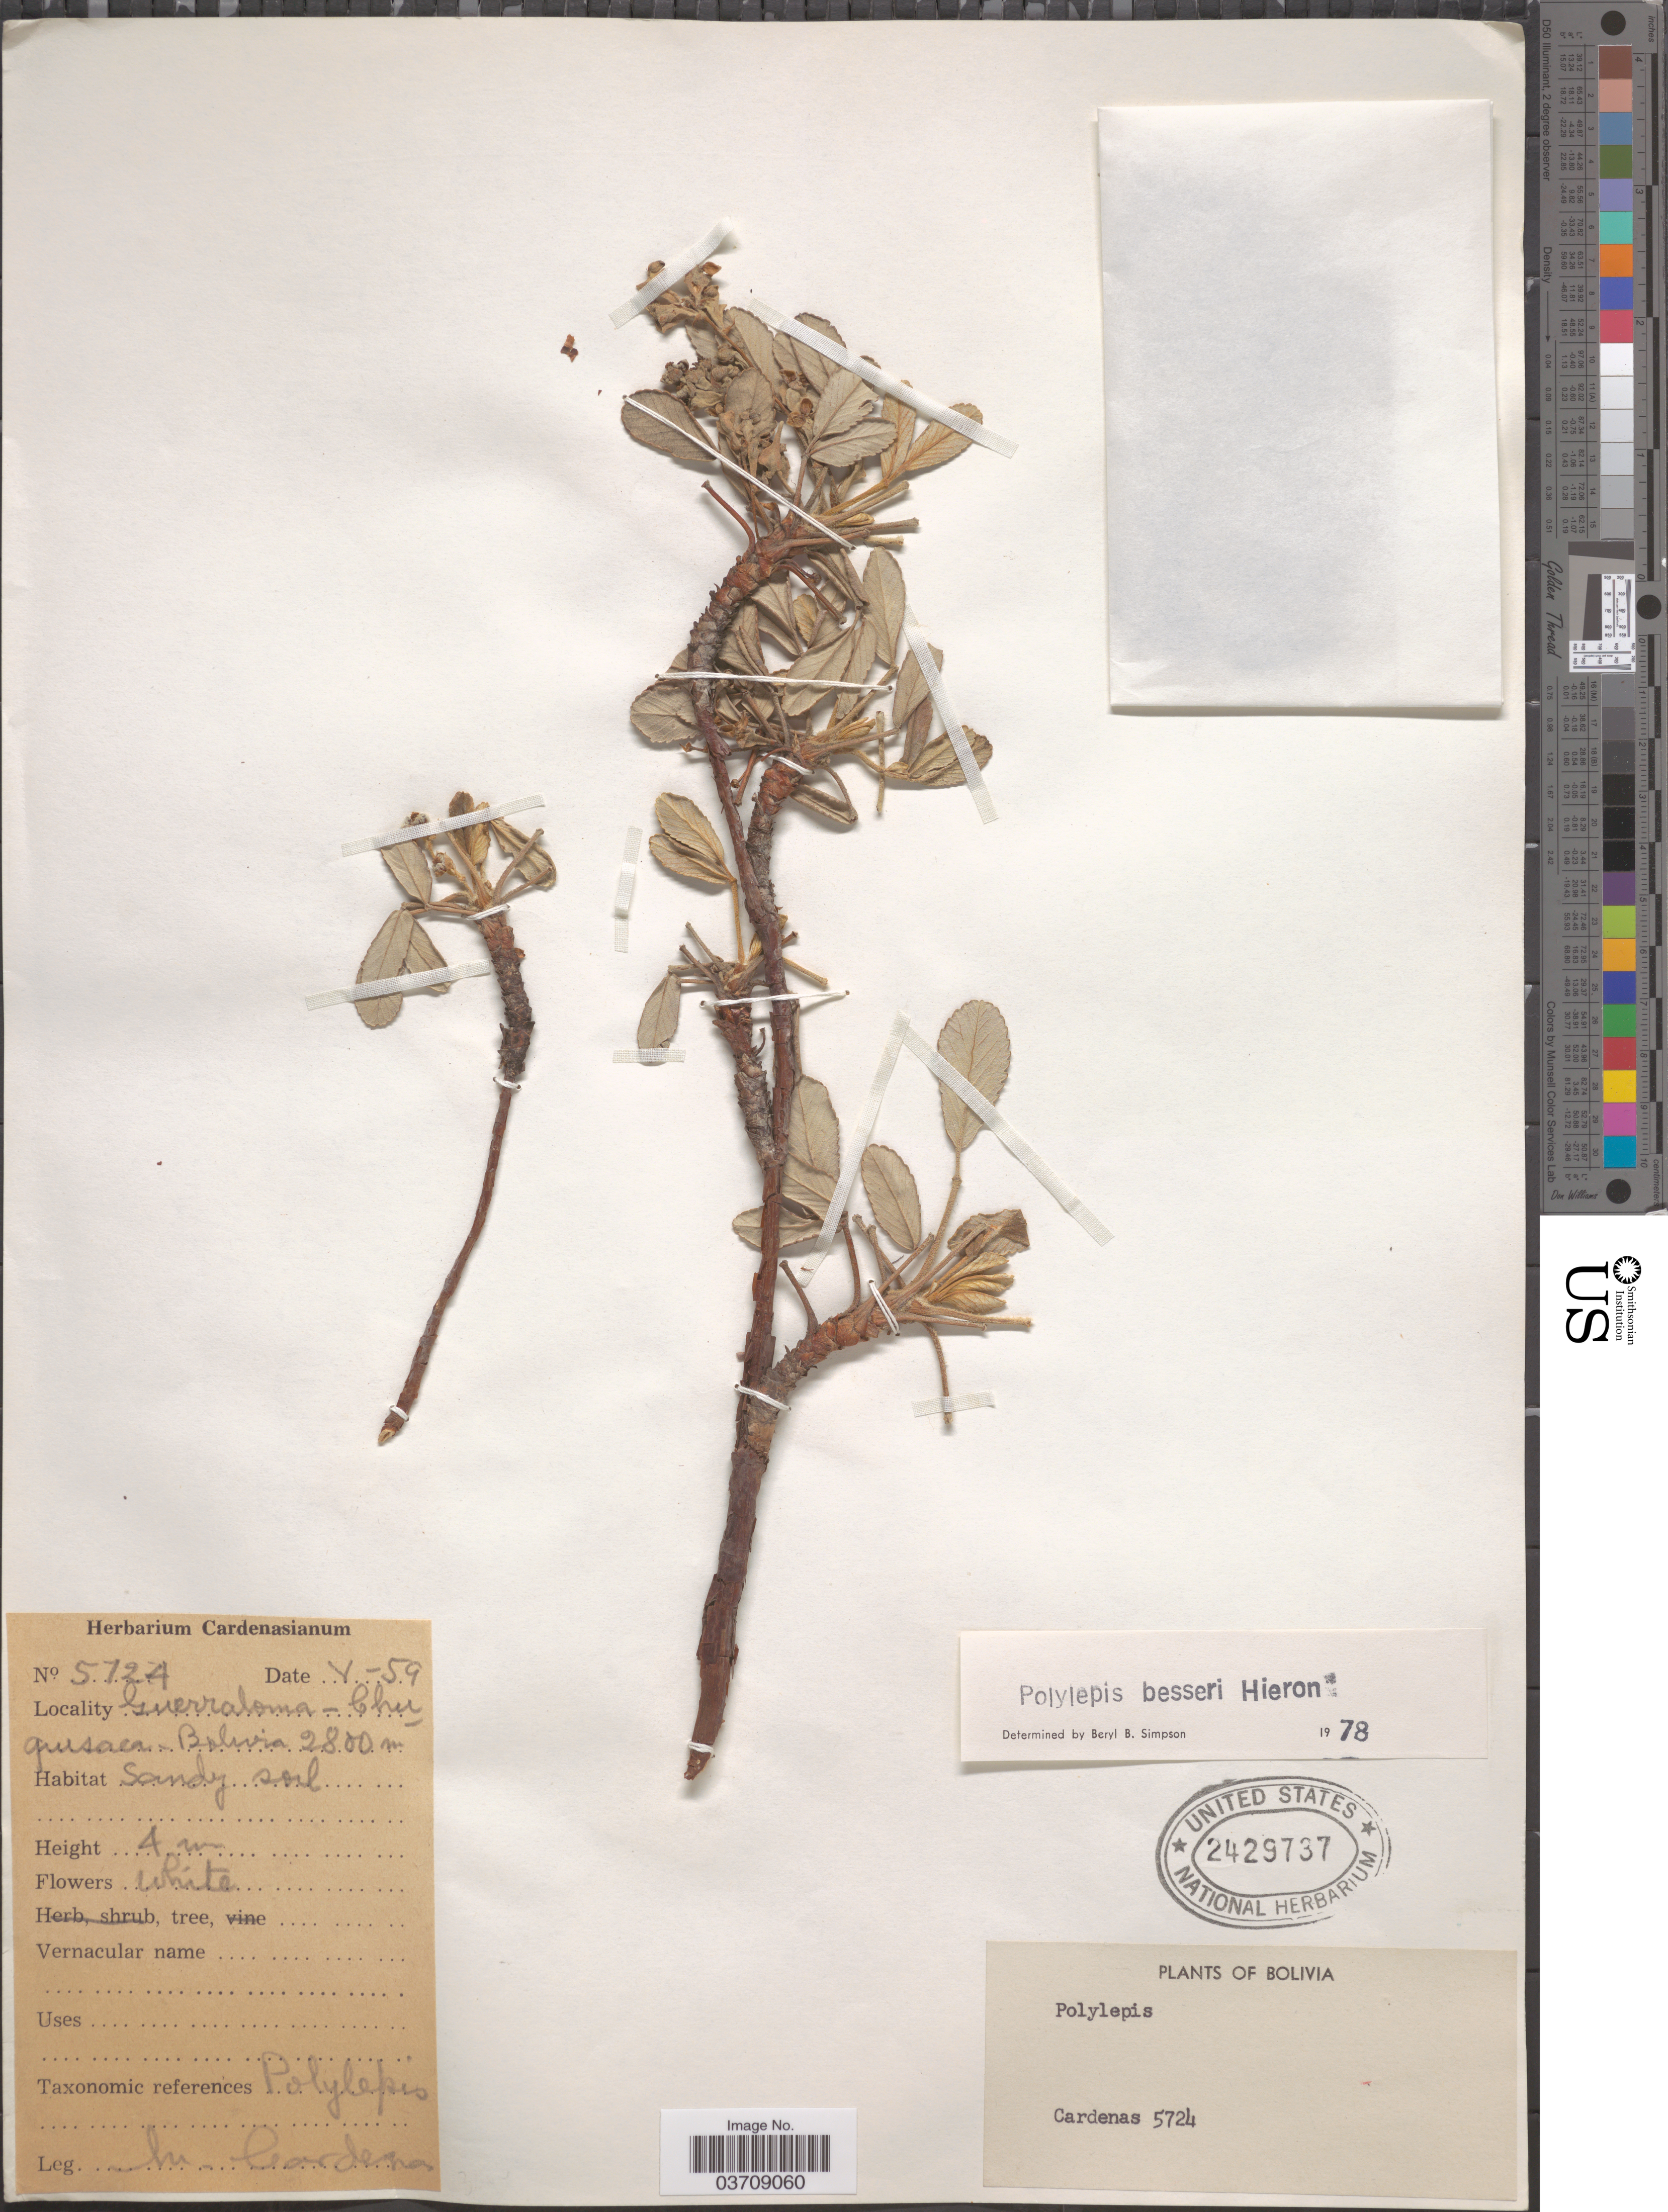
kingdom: Plantae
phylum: Tracheophyta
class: Magnoliopsida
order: Rosales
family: Rosaceae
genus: Polylepis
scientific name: Polylepis besseri subsp. besseri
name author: Hieron.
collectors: M. Cárdenas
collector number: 5724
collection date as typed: Transcribed d/m/y: /5/59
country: Bolivia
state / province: Chuquisaca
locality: Guerraloma.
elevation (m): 2800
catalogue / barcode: US 2429737